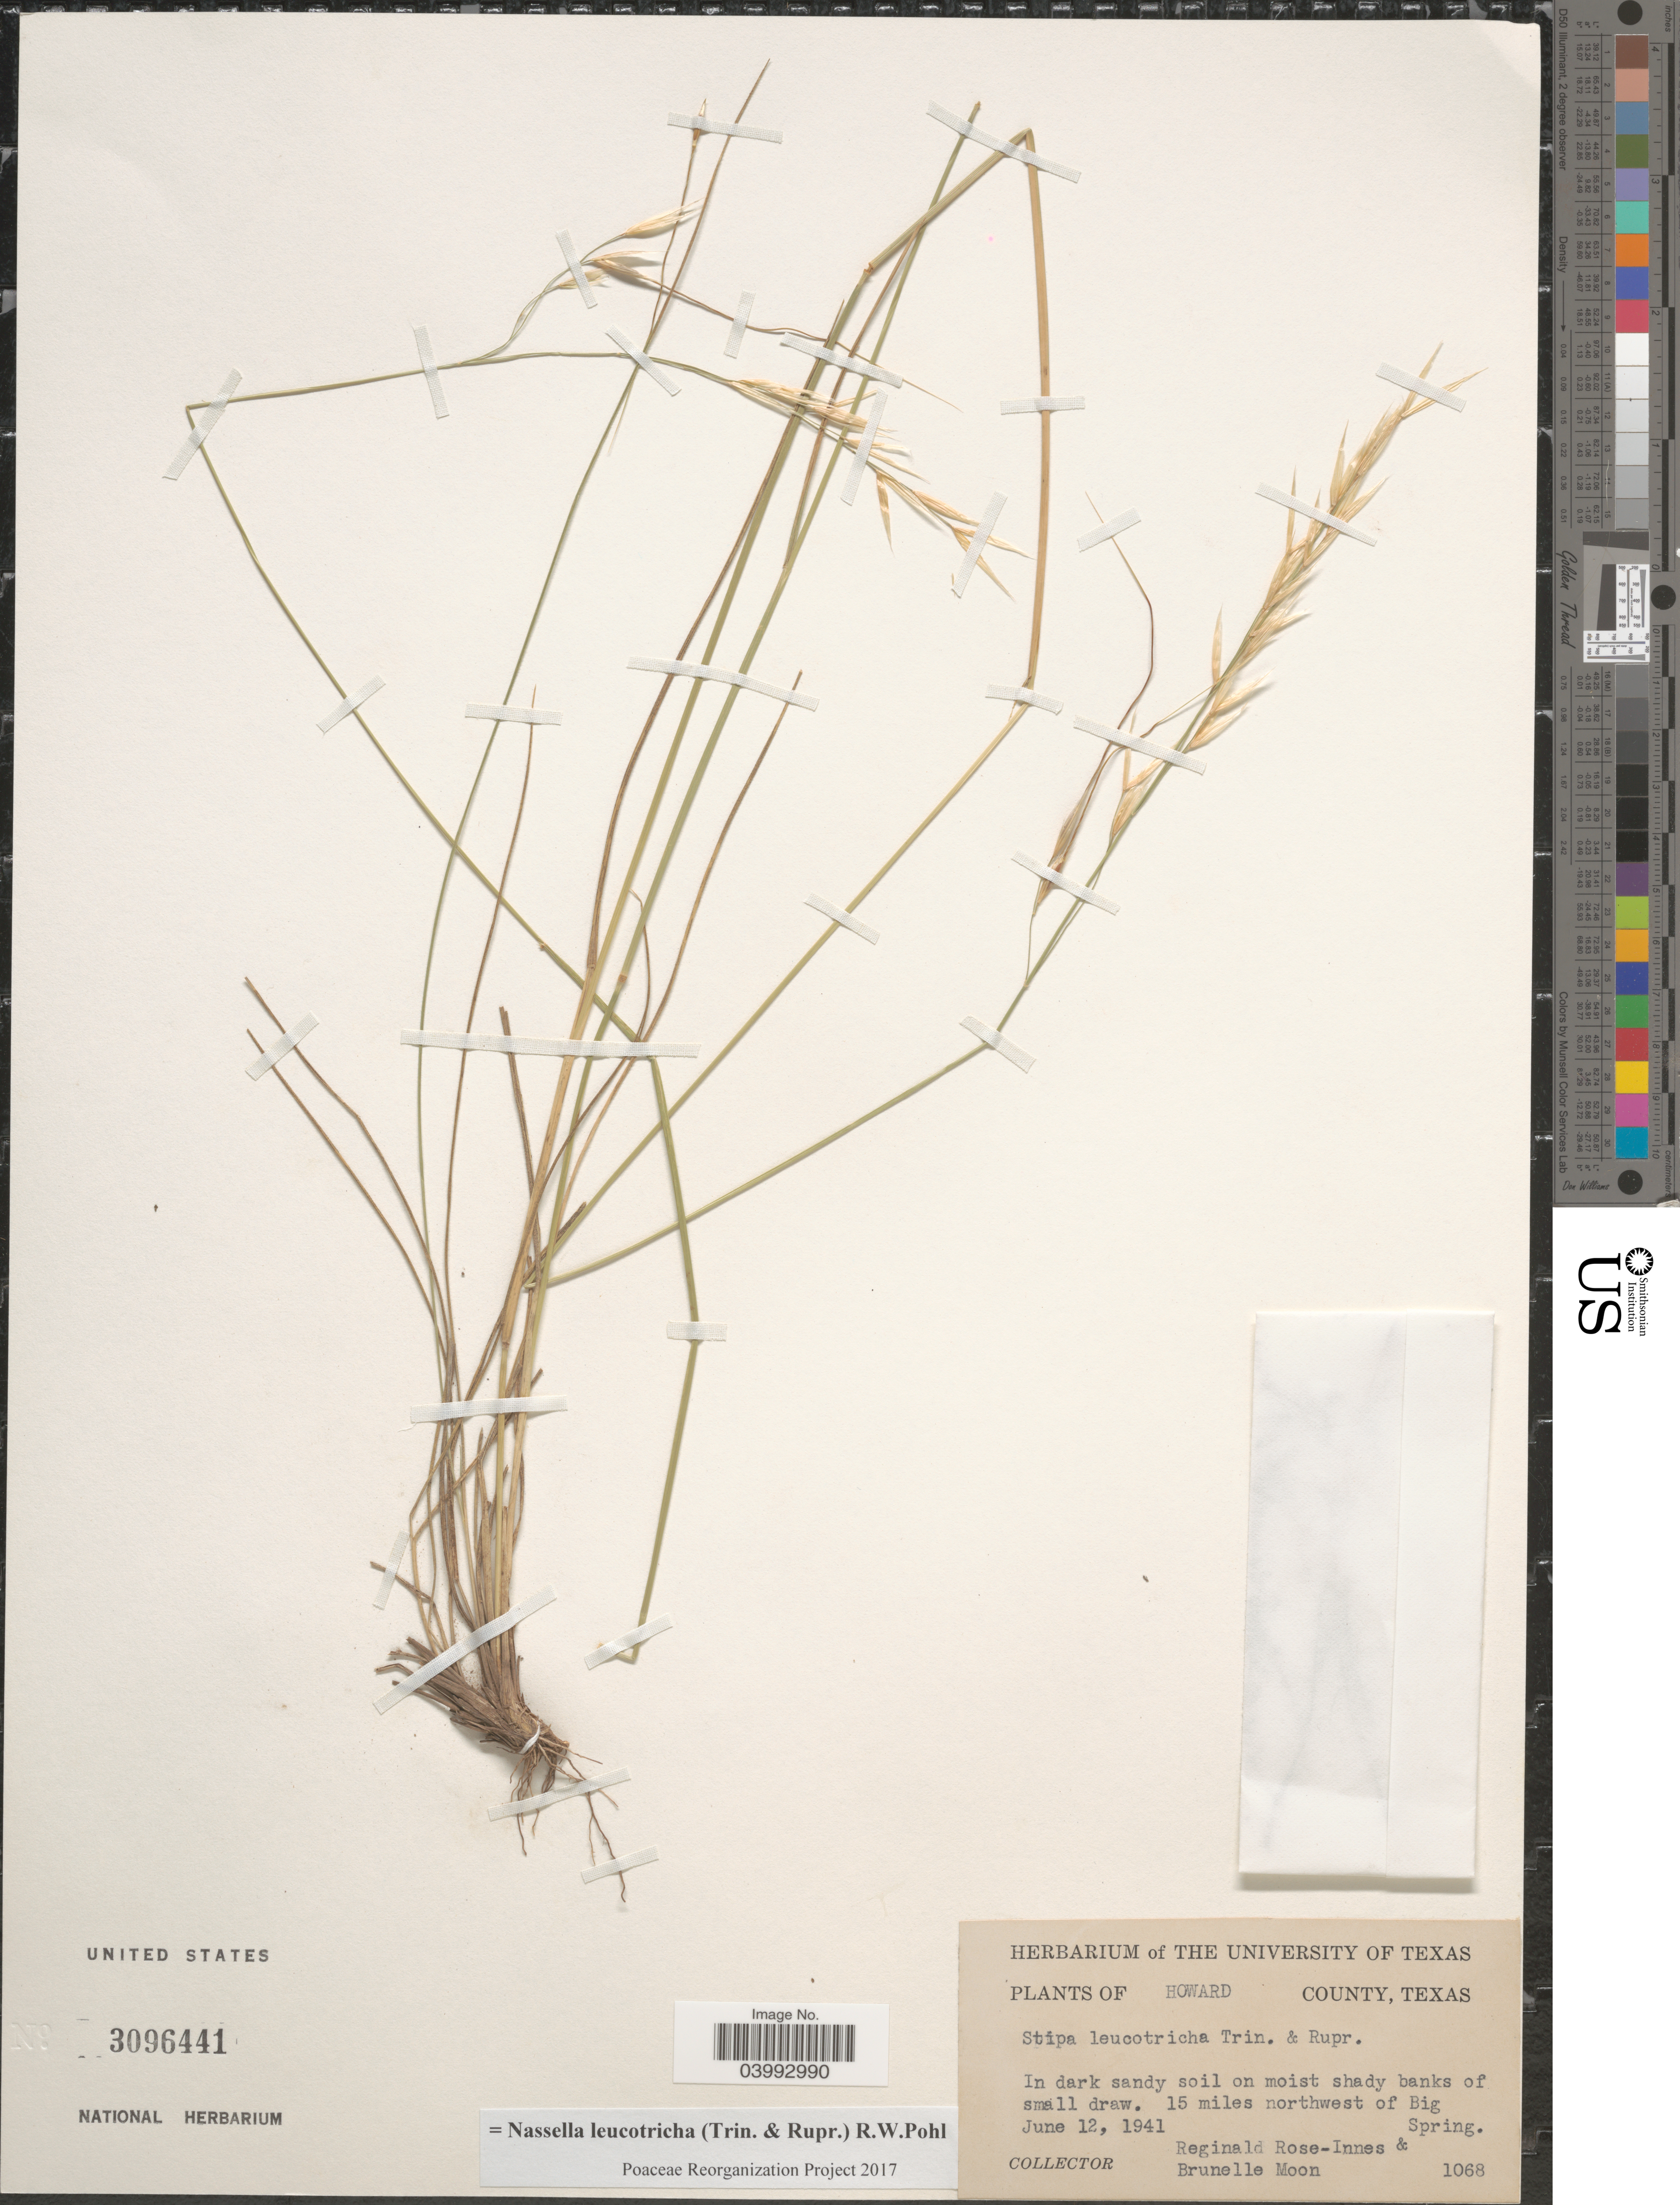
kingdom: Plantae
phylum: Tracheophyta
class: Liliopsida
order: Poales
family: Poaceae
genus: Nassella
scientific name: Nassella leucotricha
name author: (Trin. & Rupr.) R.W. Pohl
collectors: R. Rose-Innes & B. Moon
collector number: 1068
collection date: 1941-06-12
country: United States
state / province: Texas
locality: Howard County. 15 miles northwest of Big Spring.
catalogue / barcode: US 3096441